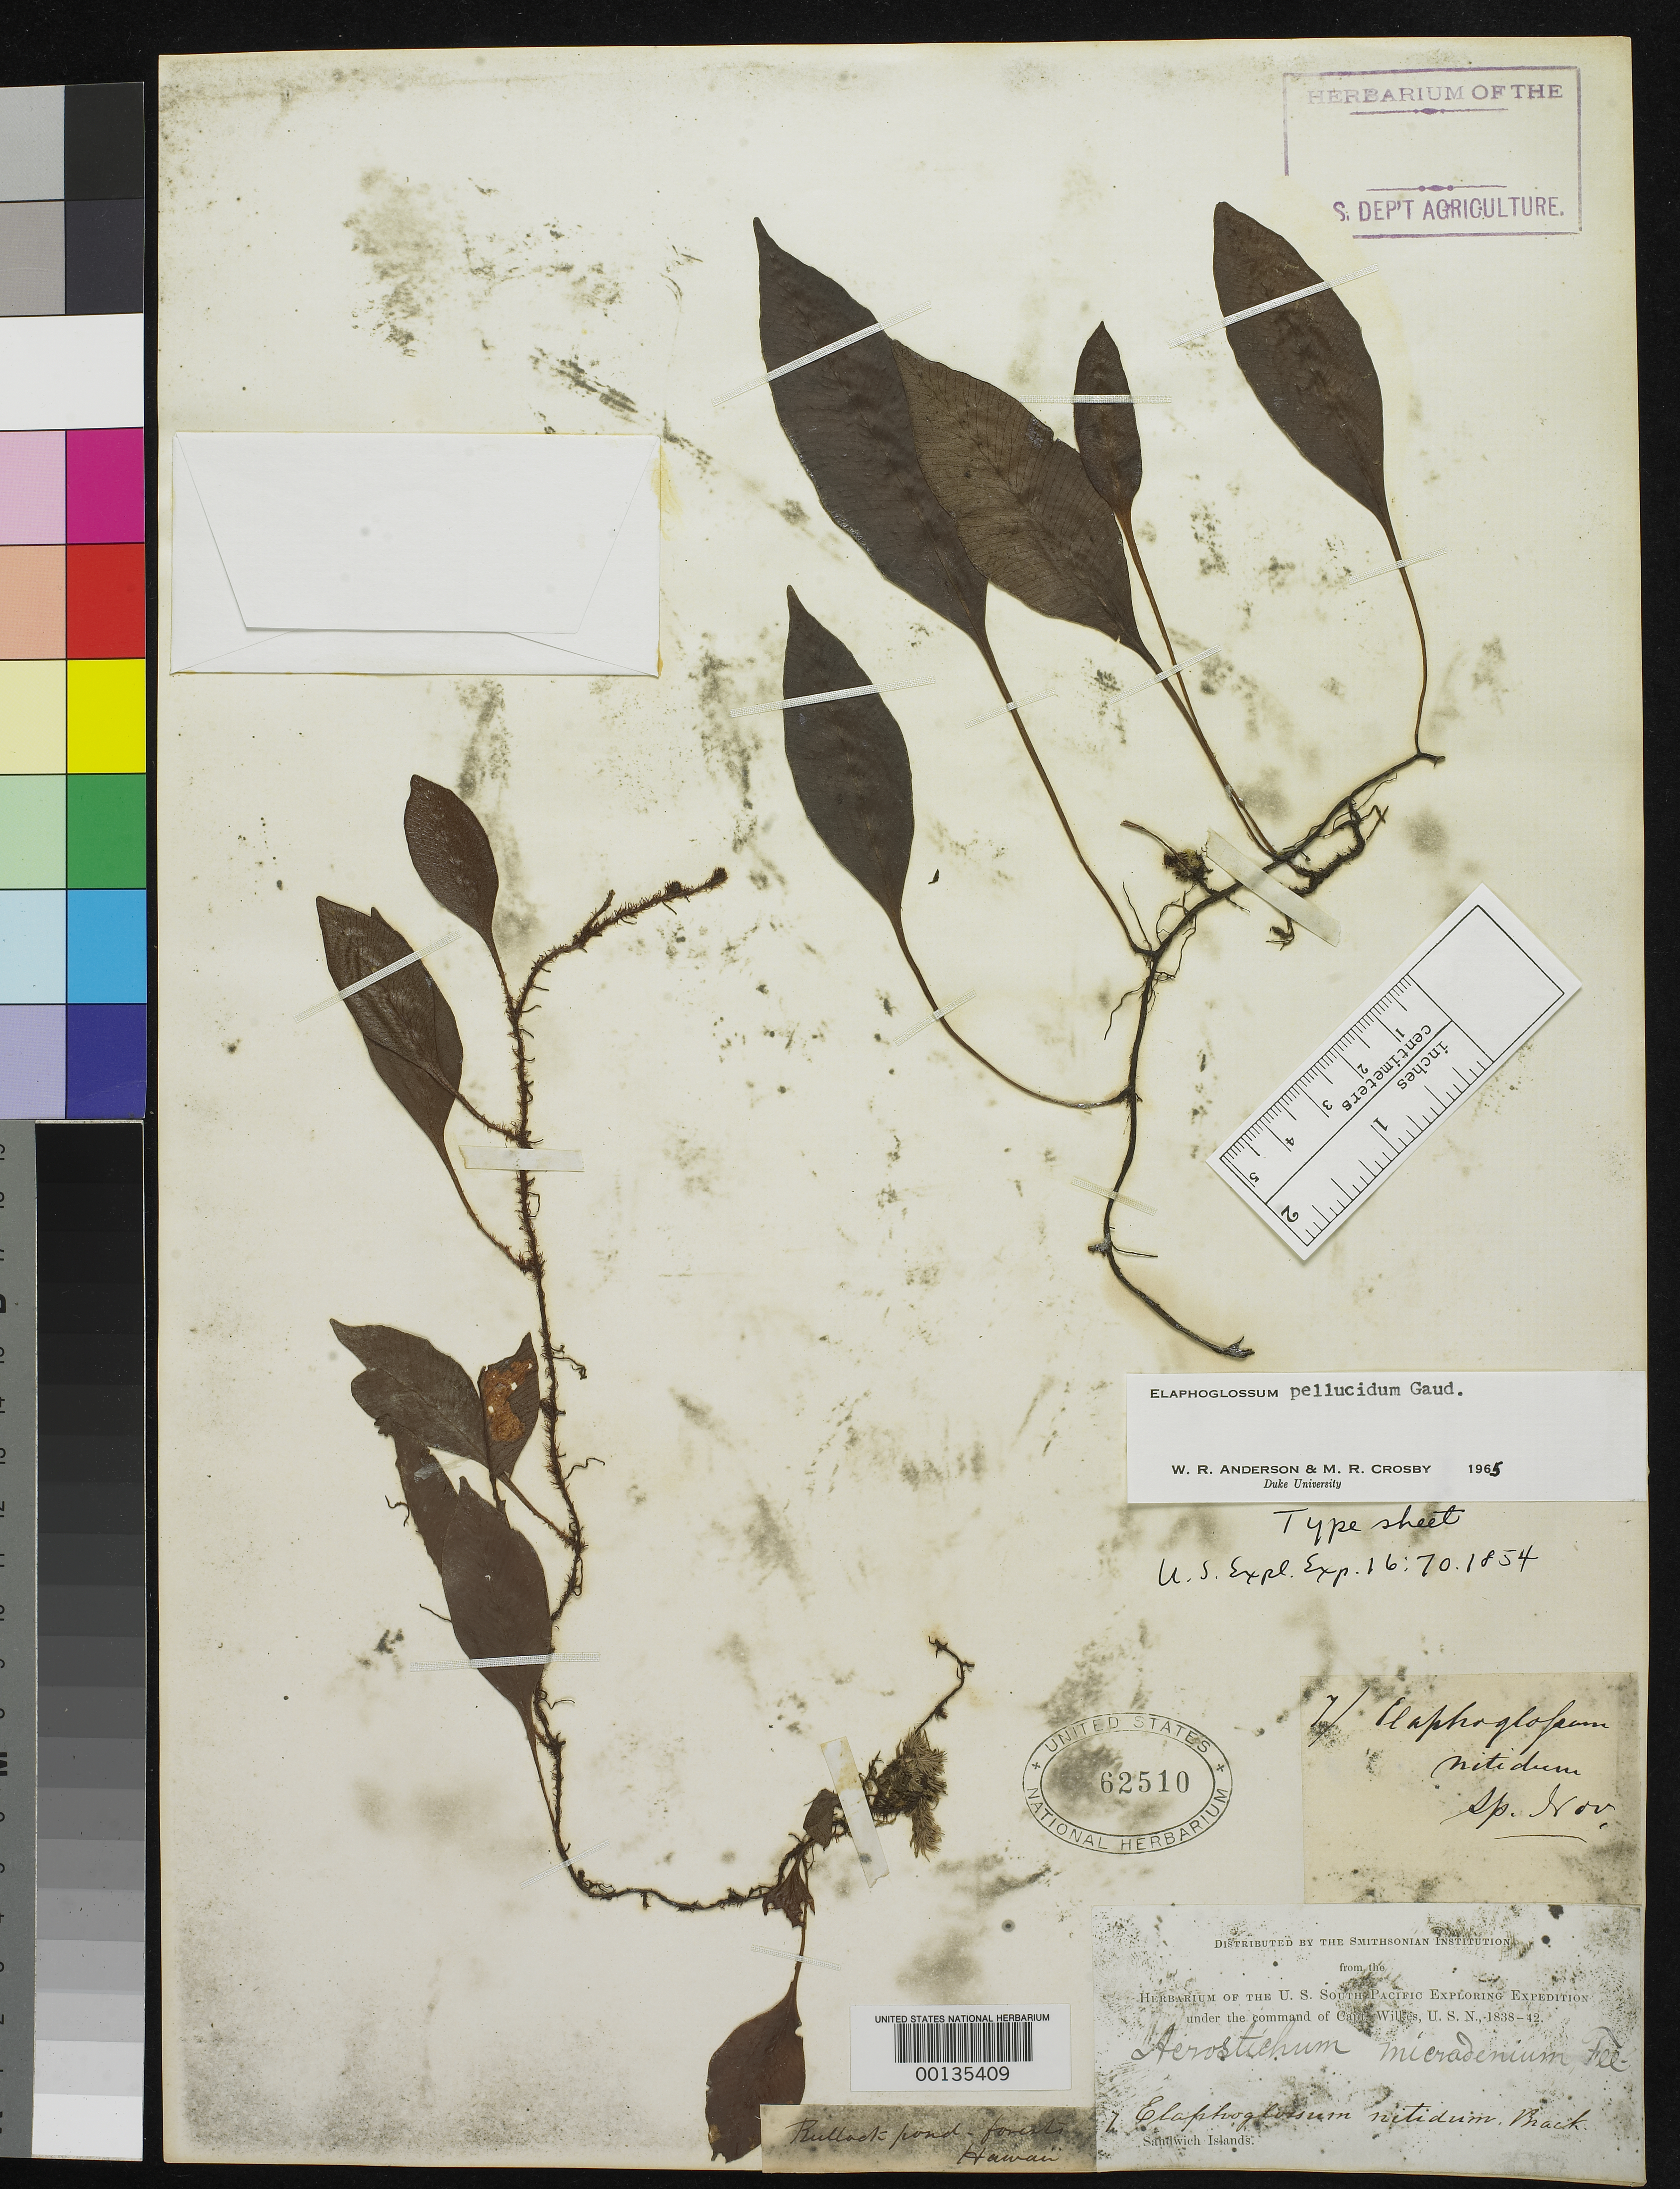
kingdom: Plantae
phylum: Tracheophyta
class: Polypodiopsida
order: Polypodiales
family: Dryopteridaceae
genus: Elaphoglossum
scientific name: Elaphoglossum nitidum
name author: Brack. in Wilkes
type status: Holotype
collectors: Wilkes Explor. Exped.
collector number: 7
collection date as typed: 1838 to -- --- 1842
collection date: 1838/1842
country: United States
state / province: Hawaii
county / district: Hawaii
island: Hawaii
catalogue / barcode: US 62510